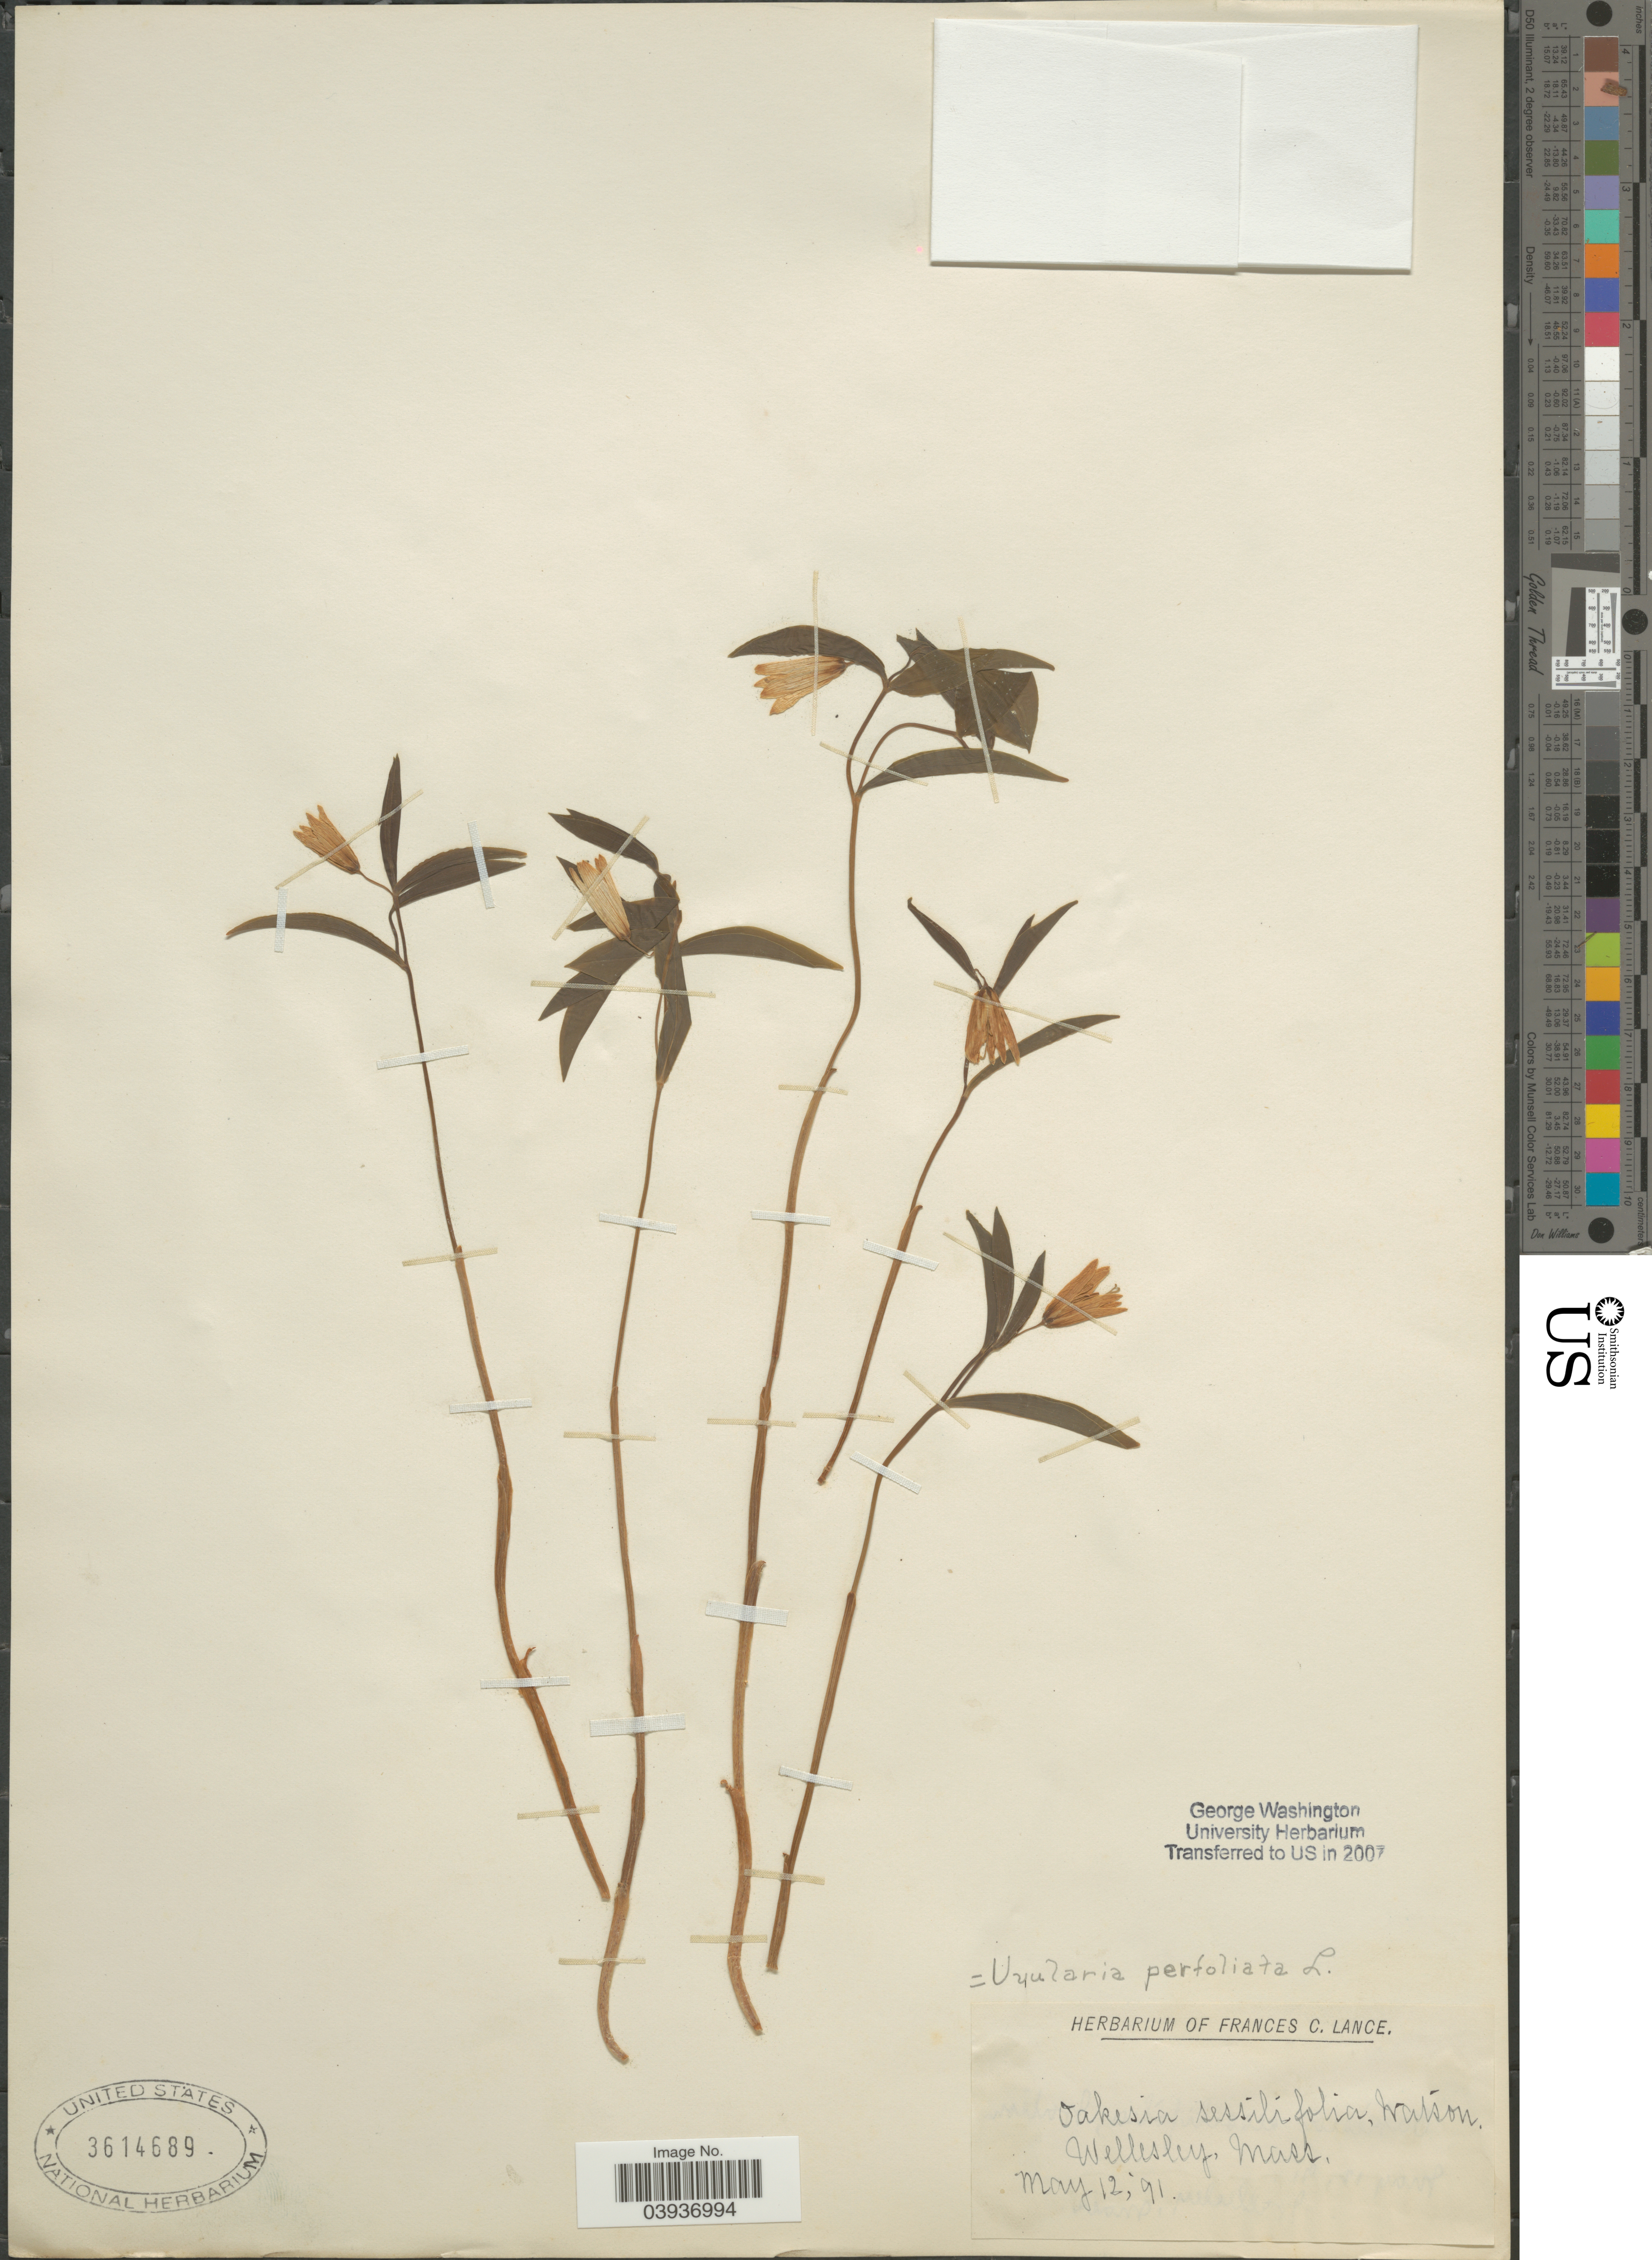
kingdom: Plantae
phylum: Tracheophyta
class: Liliopsida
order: Liliales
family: Colchicaceae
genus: Uvularia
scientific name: Uvularia perfoliata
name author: L.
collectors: ex herb. Frances C. Lance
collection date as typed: Transcribed d/m/y: 12/5/91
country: United States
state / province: Massachusetts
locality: Wellesley.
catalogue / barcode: US 3614689